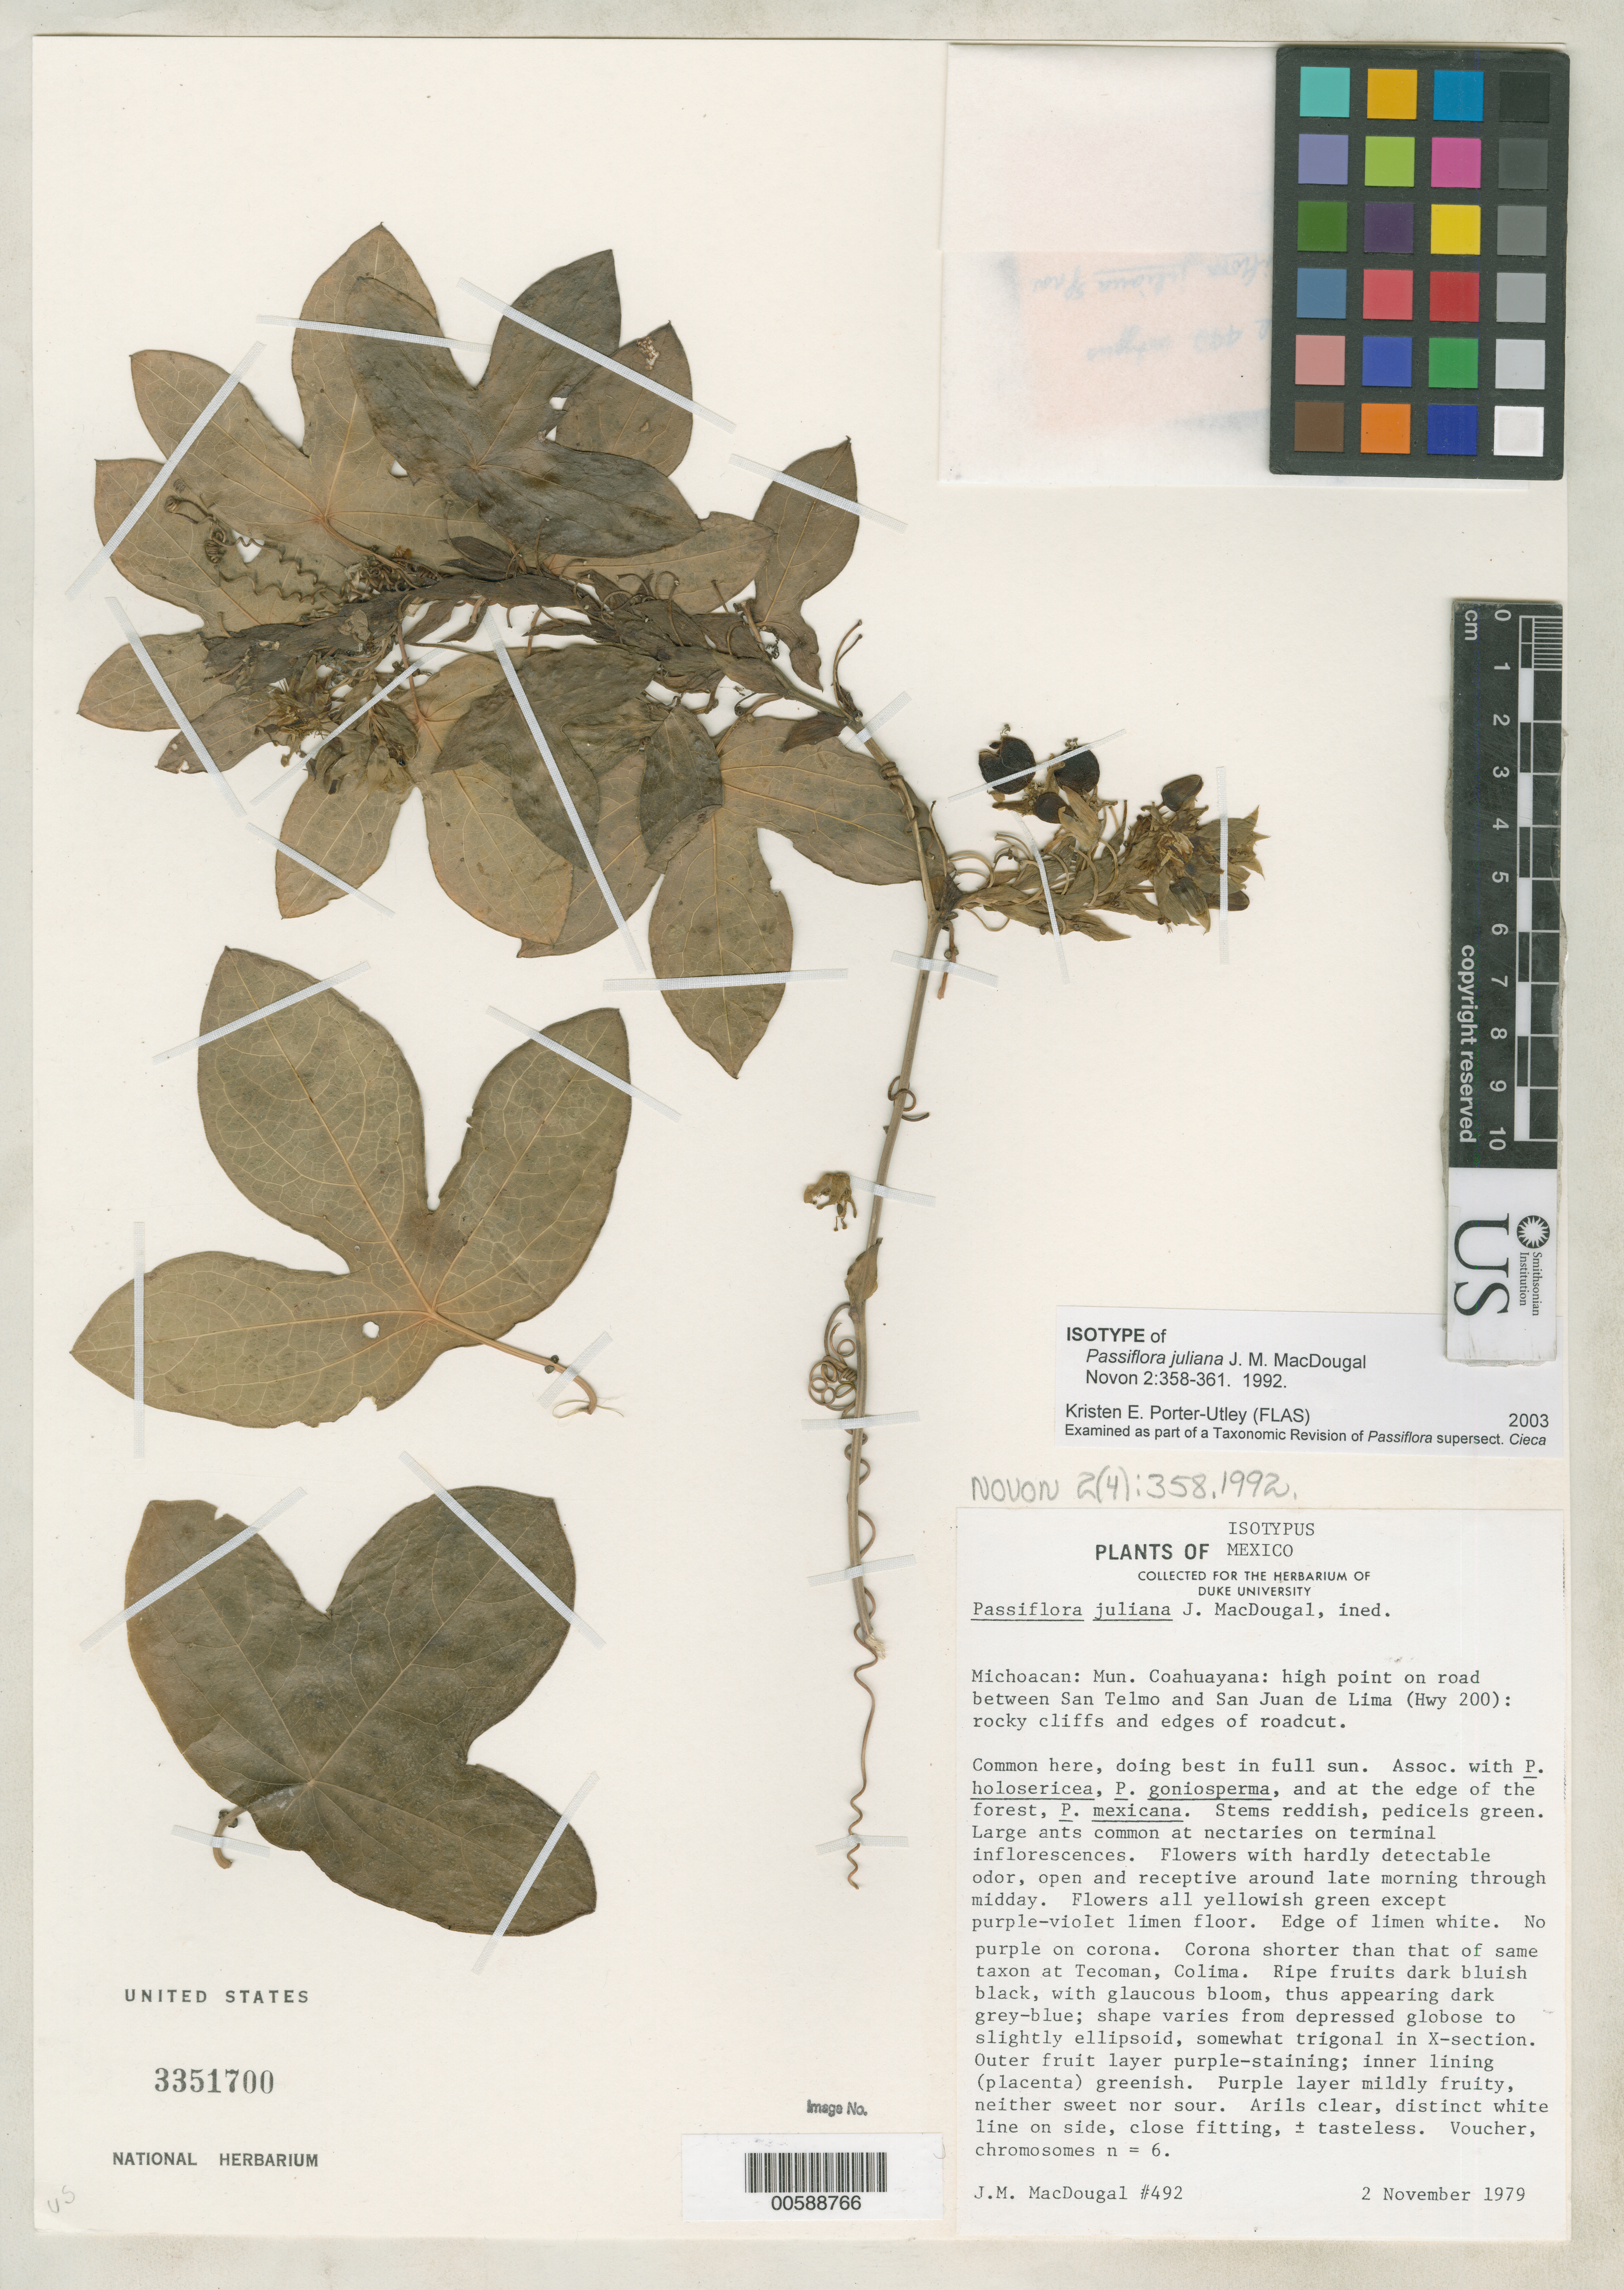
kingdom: Plantae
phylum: Tracheophyta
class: Magnoliopsida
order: Malpighiales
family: Passifloraceae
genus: Passiflora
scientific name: Passiflora juliana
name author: J.M. MacDougal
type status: Isotype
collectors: J. M. MacDougal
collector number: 492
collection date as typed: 02 Nov 1979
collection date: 1979-11-02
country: Mexico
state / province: Michoacán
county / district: Coahuayana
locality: High Point on road between San Telmo & San Juan de Lima (hwy 200).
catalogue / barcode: US 3351700